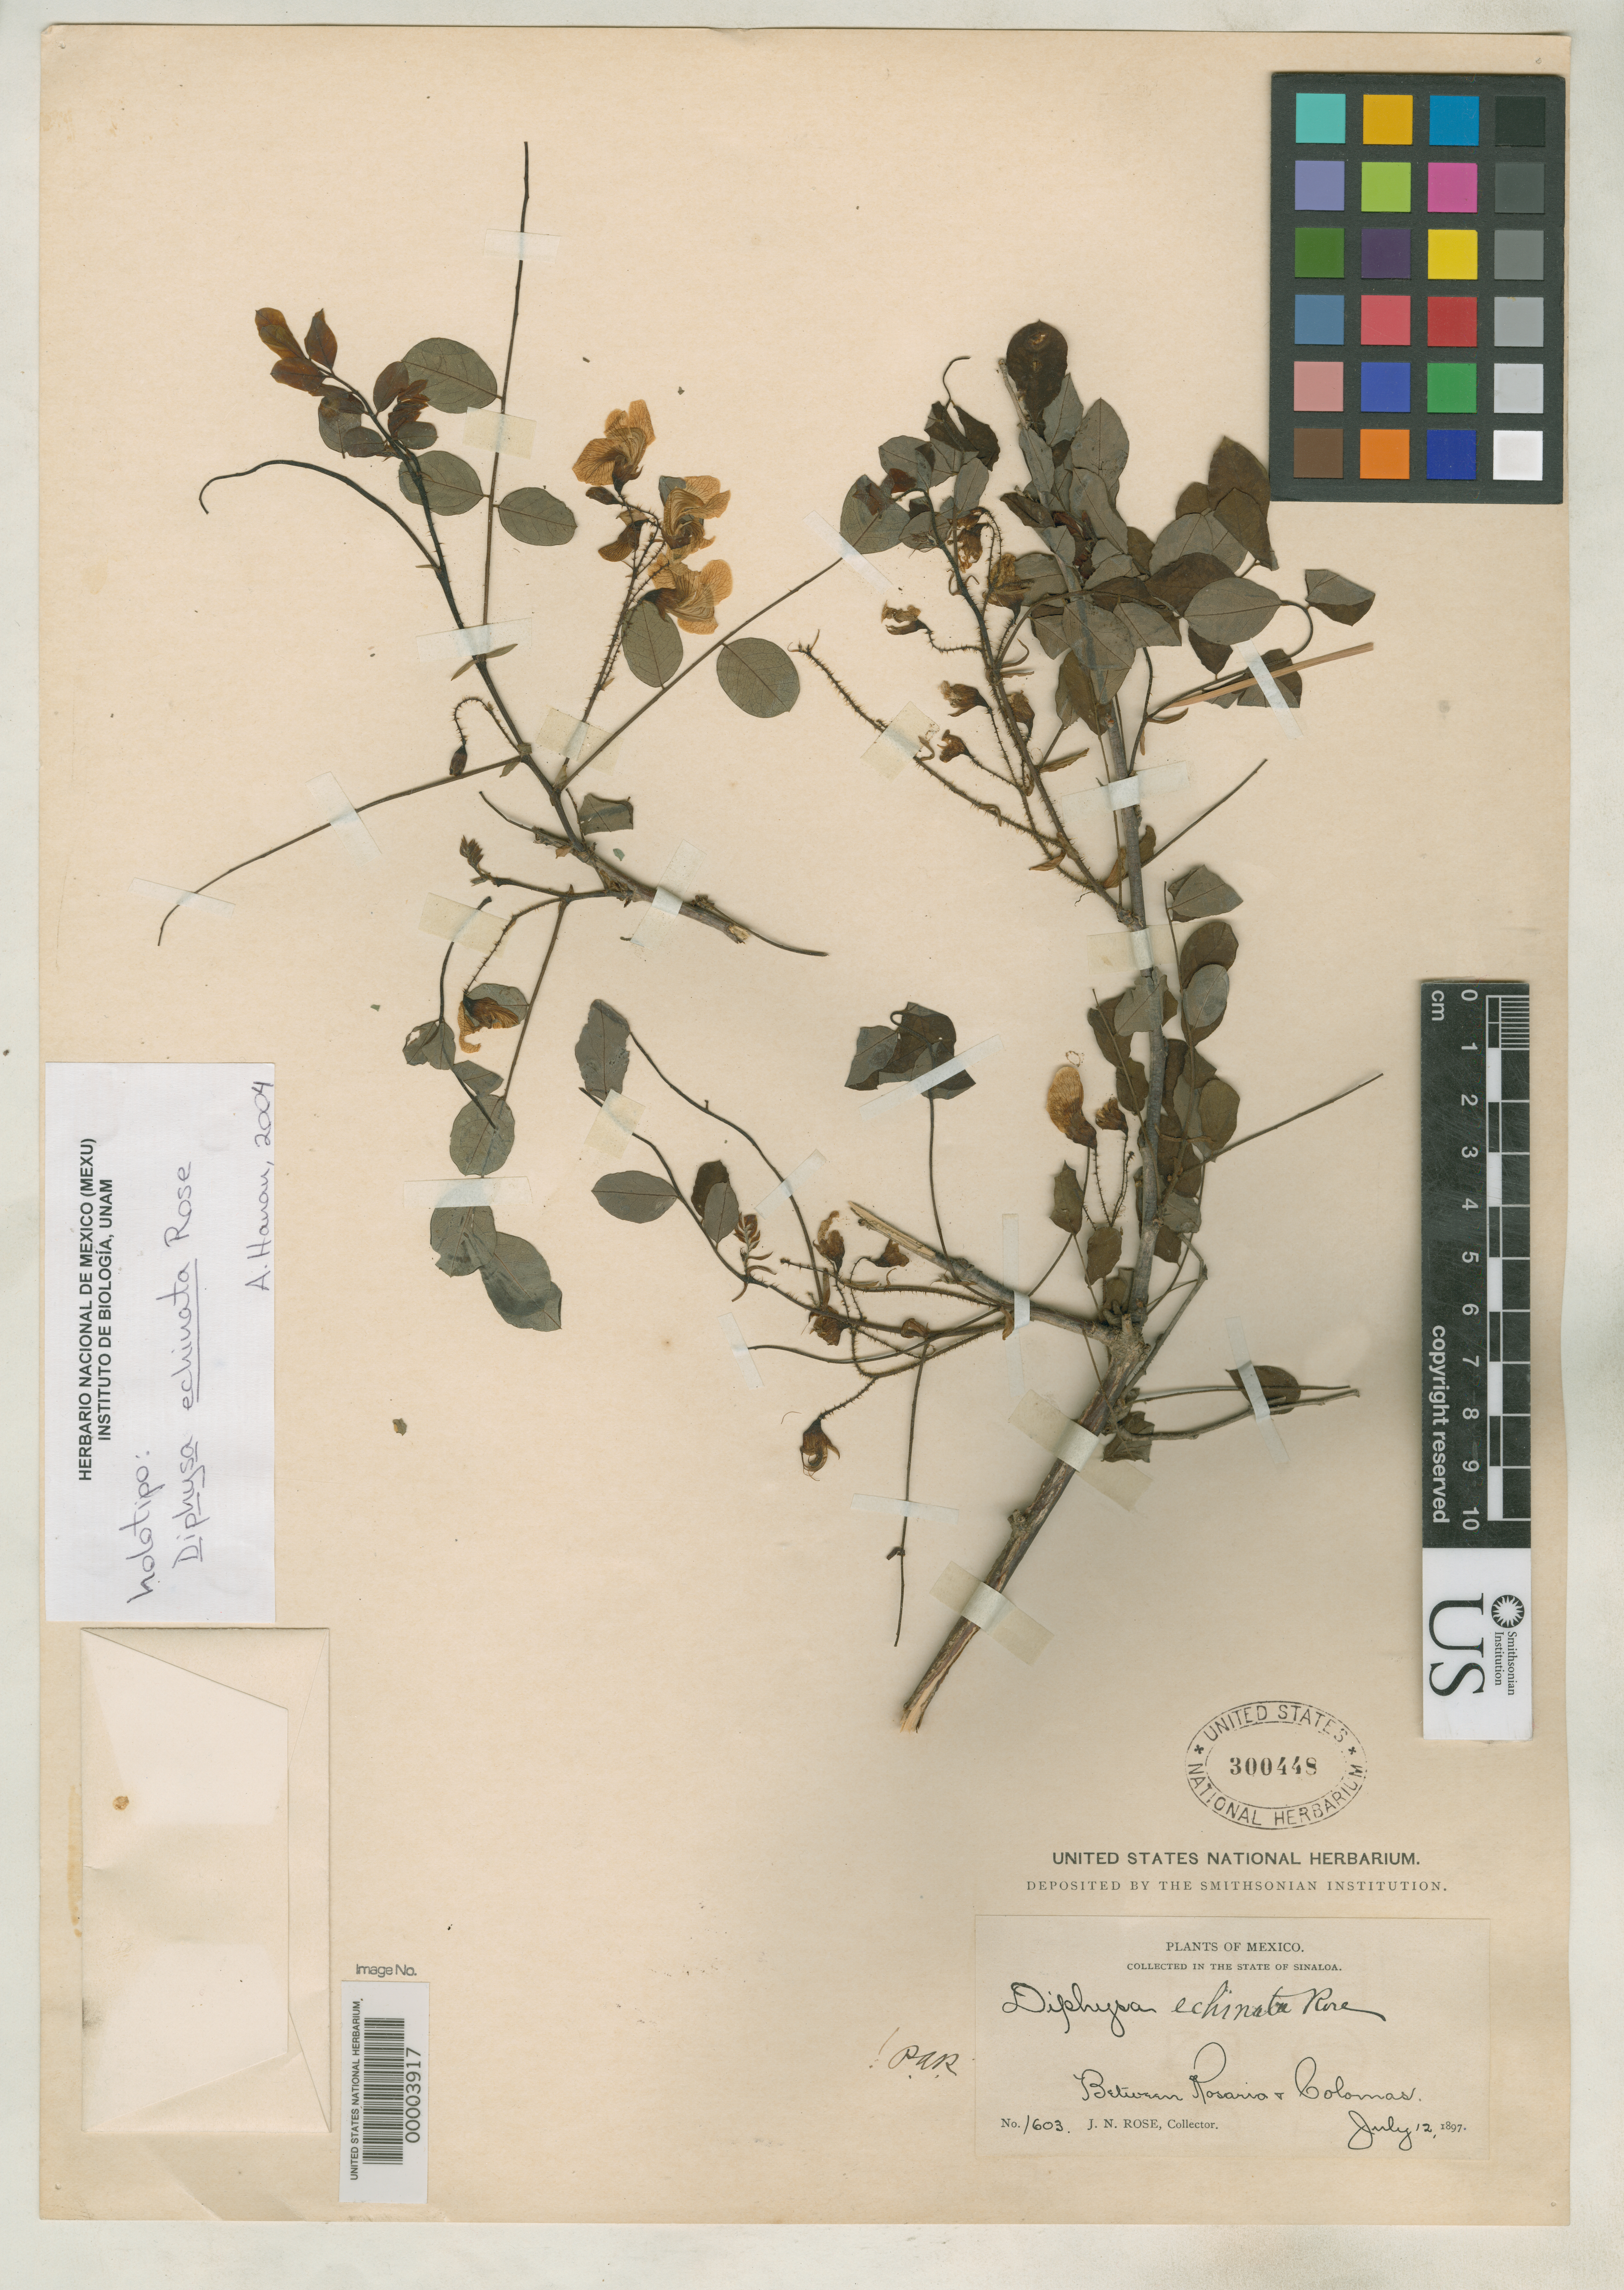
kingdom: Plantae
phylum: Tracheophyta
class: Magnoliopsida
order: Fabales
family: Fabaceae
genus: Diphysa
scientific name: Diphysa echinata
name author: Rose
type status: Holotype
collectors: J. N. Rose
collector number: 1603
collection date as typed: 12 Jul 1897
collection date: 1897-07-12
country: Mexico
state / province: Sinaloa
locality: Between Rosario and Colomas.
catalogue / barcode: US 300448